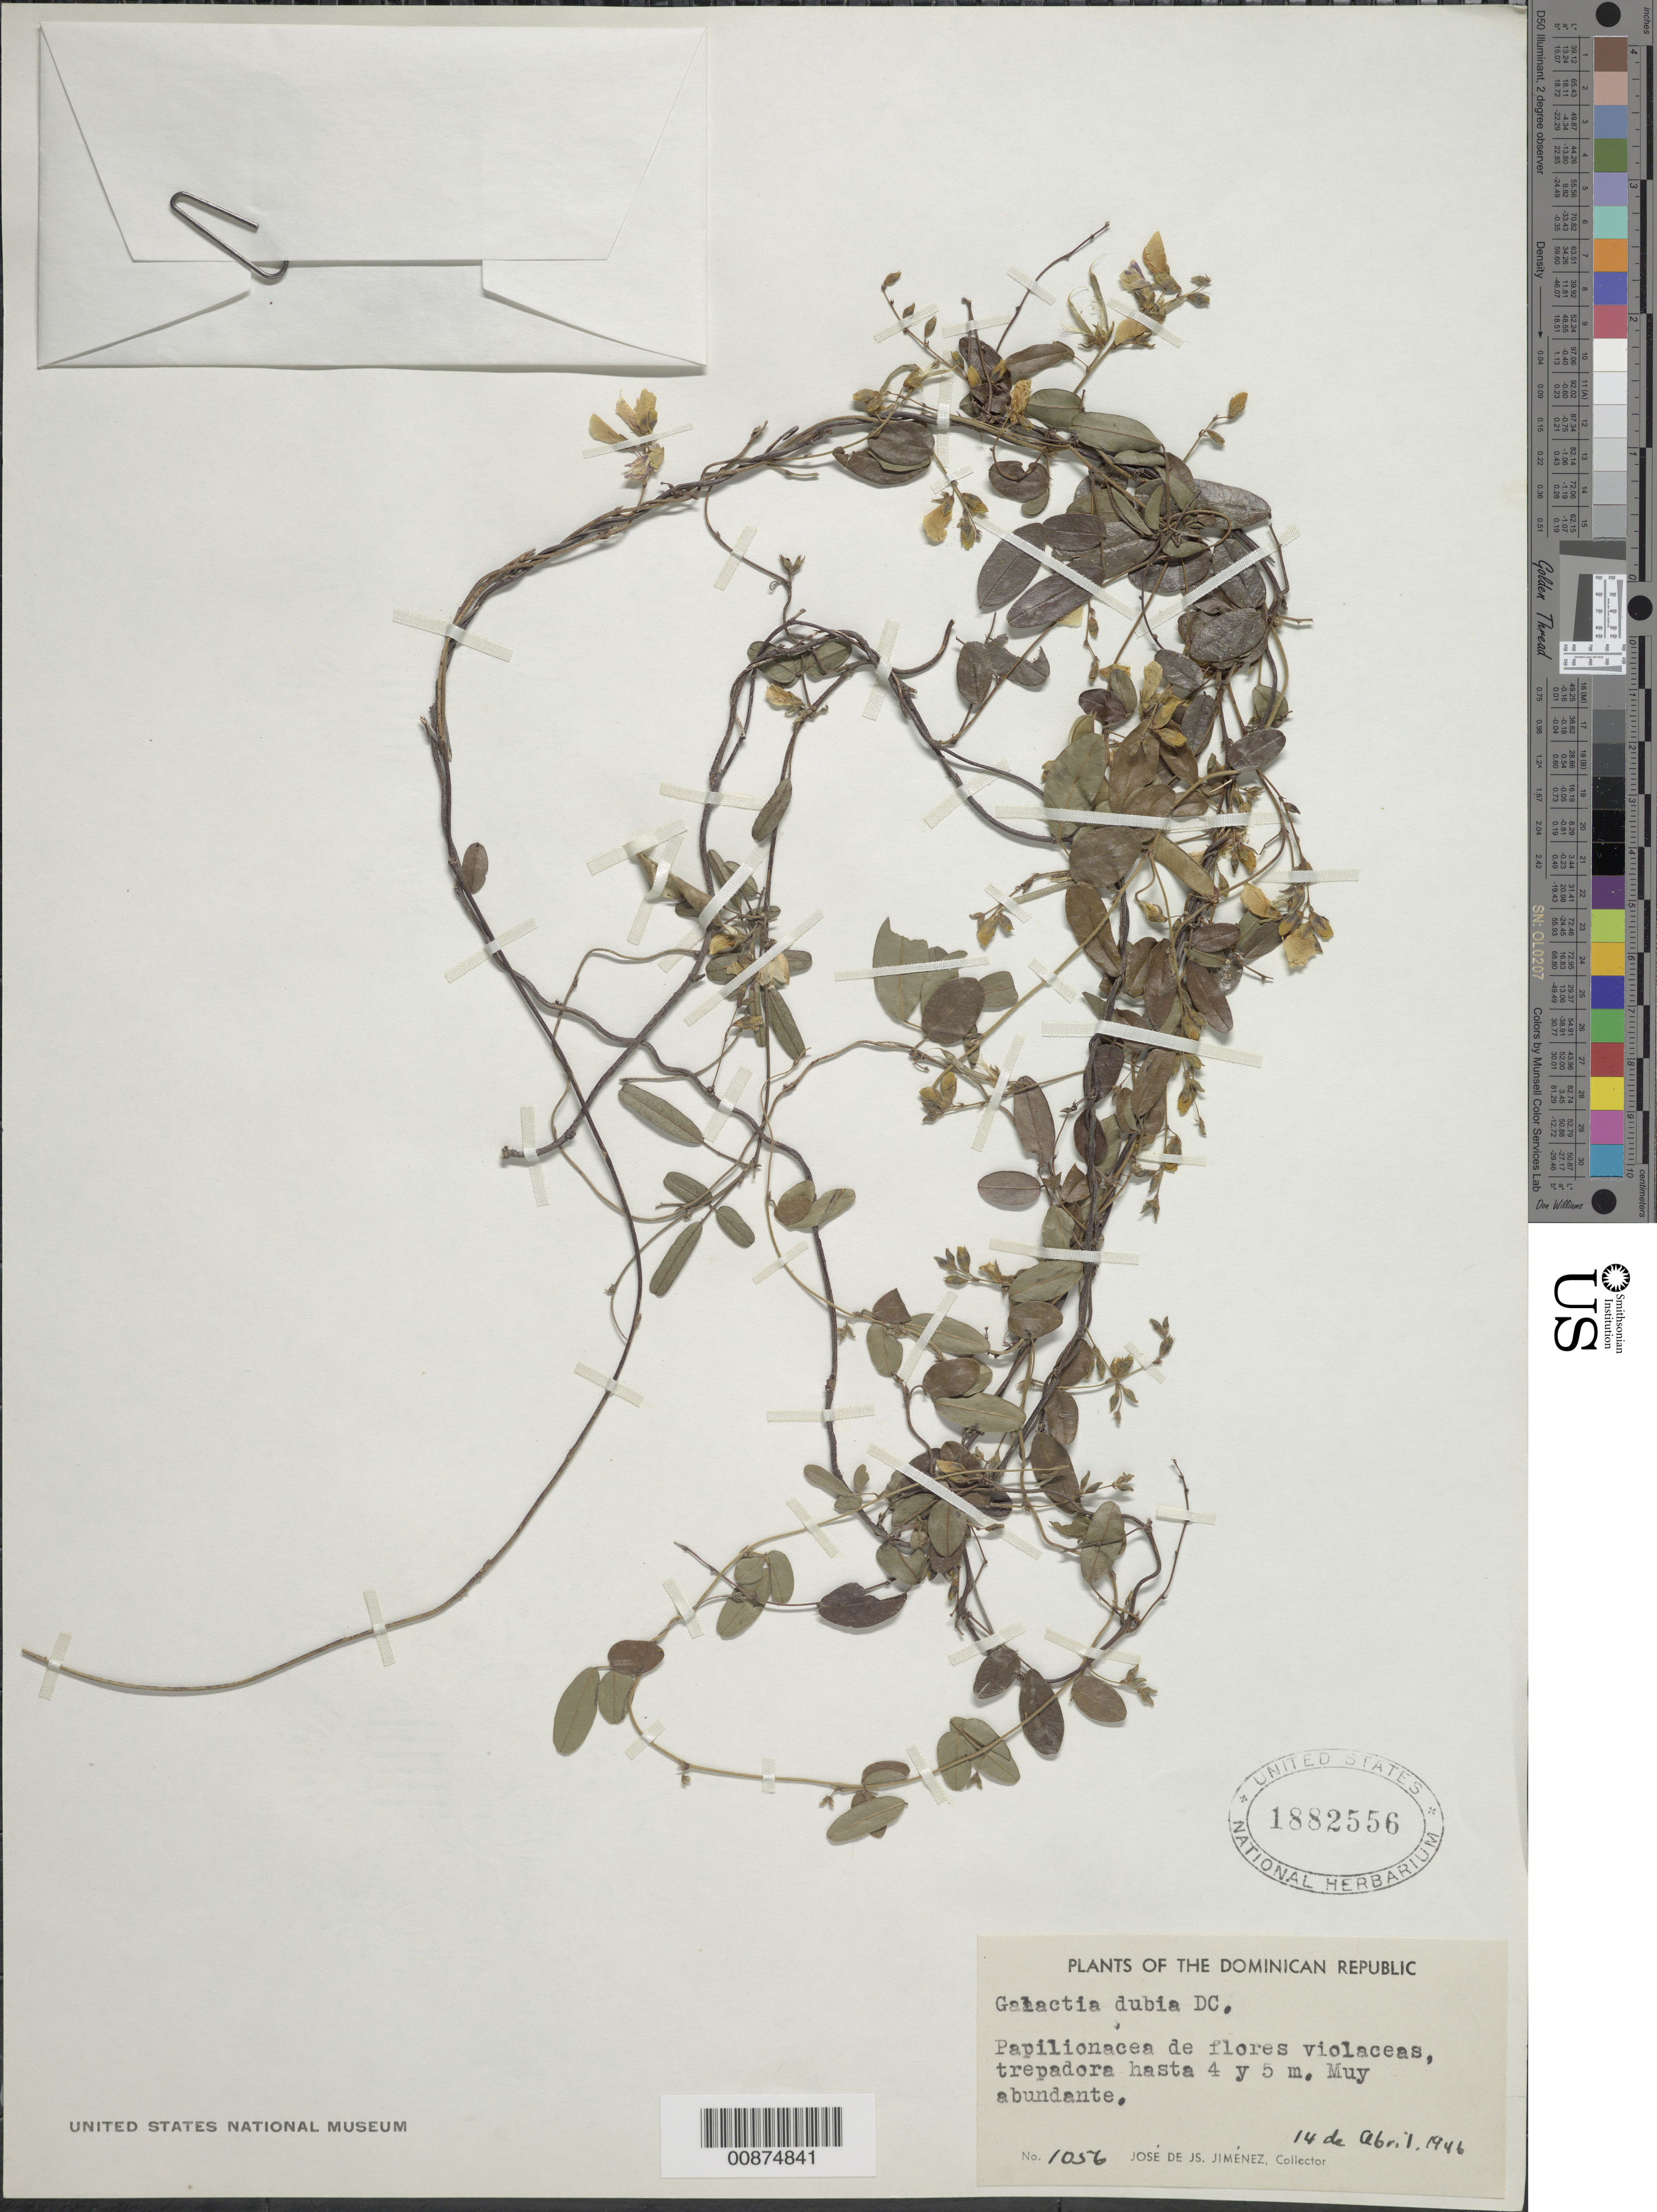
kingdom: Plantae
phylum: Tracheophyta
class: Magnoliopsida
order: Fabales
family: Fabaceae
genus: Galactia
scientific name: Galactia dubia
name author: DC.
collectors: J. J. Jiménez Almonte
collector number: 1056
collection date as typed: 14 Apr 1946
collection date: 1946-04-14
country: Dominican Republic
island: Hispaniola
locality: Dominican Republic.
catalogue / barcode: US 1882556